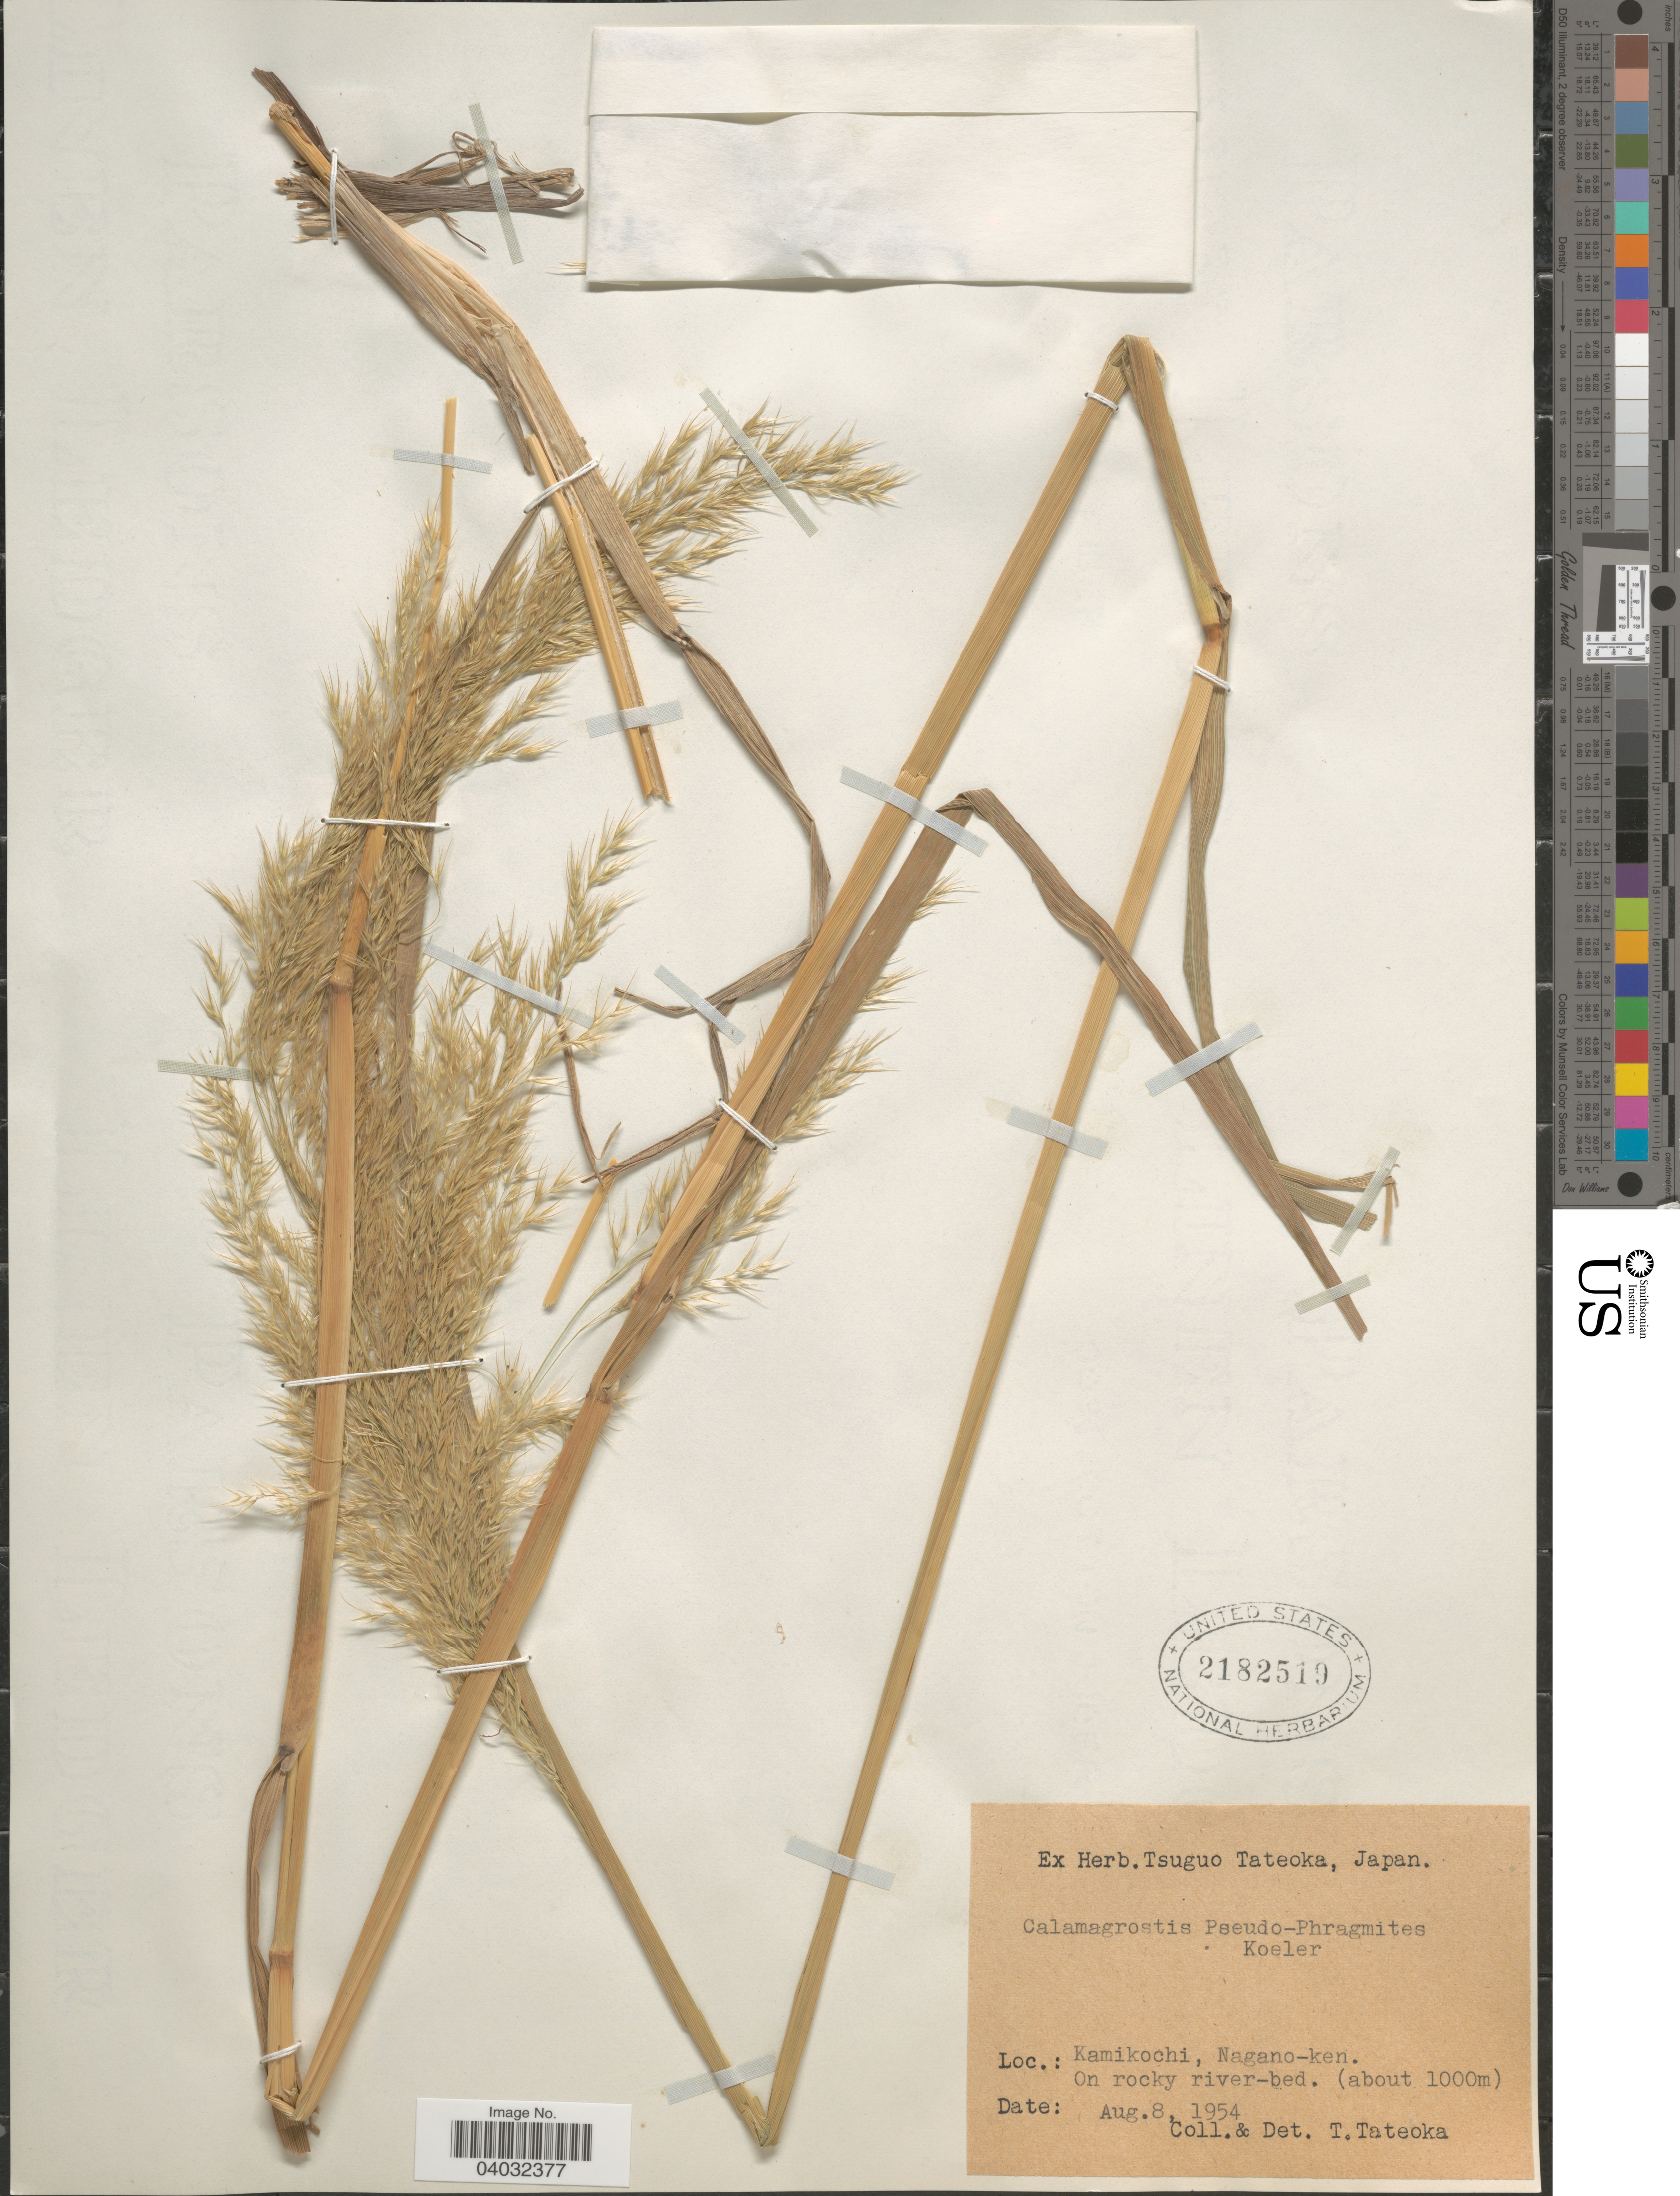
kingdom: Plantae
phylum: Tracheophyta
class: Liliopsida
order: Poales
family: Poaceae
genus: Calamagrostis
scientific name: Calamagrostis pseudophragmites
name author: (Haller f.) Koeler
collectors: T. Tateoka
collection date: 1954-08-08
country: Japan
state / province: Nagano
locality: Kamikochi, Nagano-ken.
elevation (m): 1000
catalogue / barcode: US 2182519